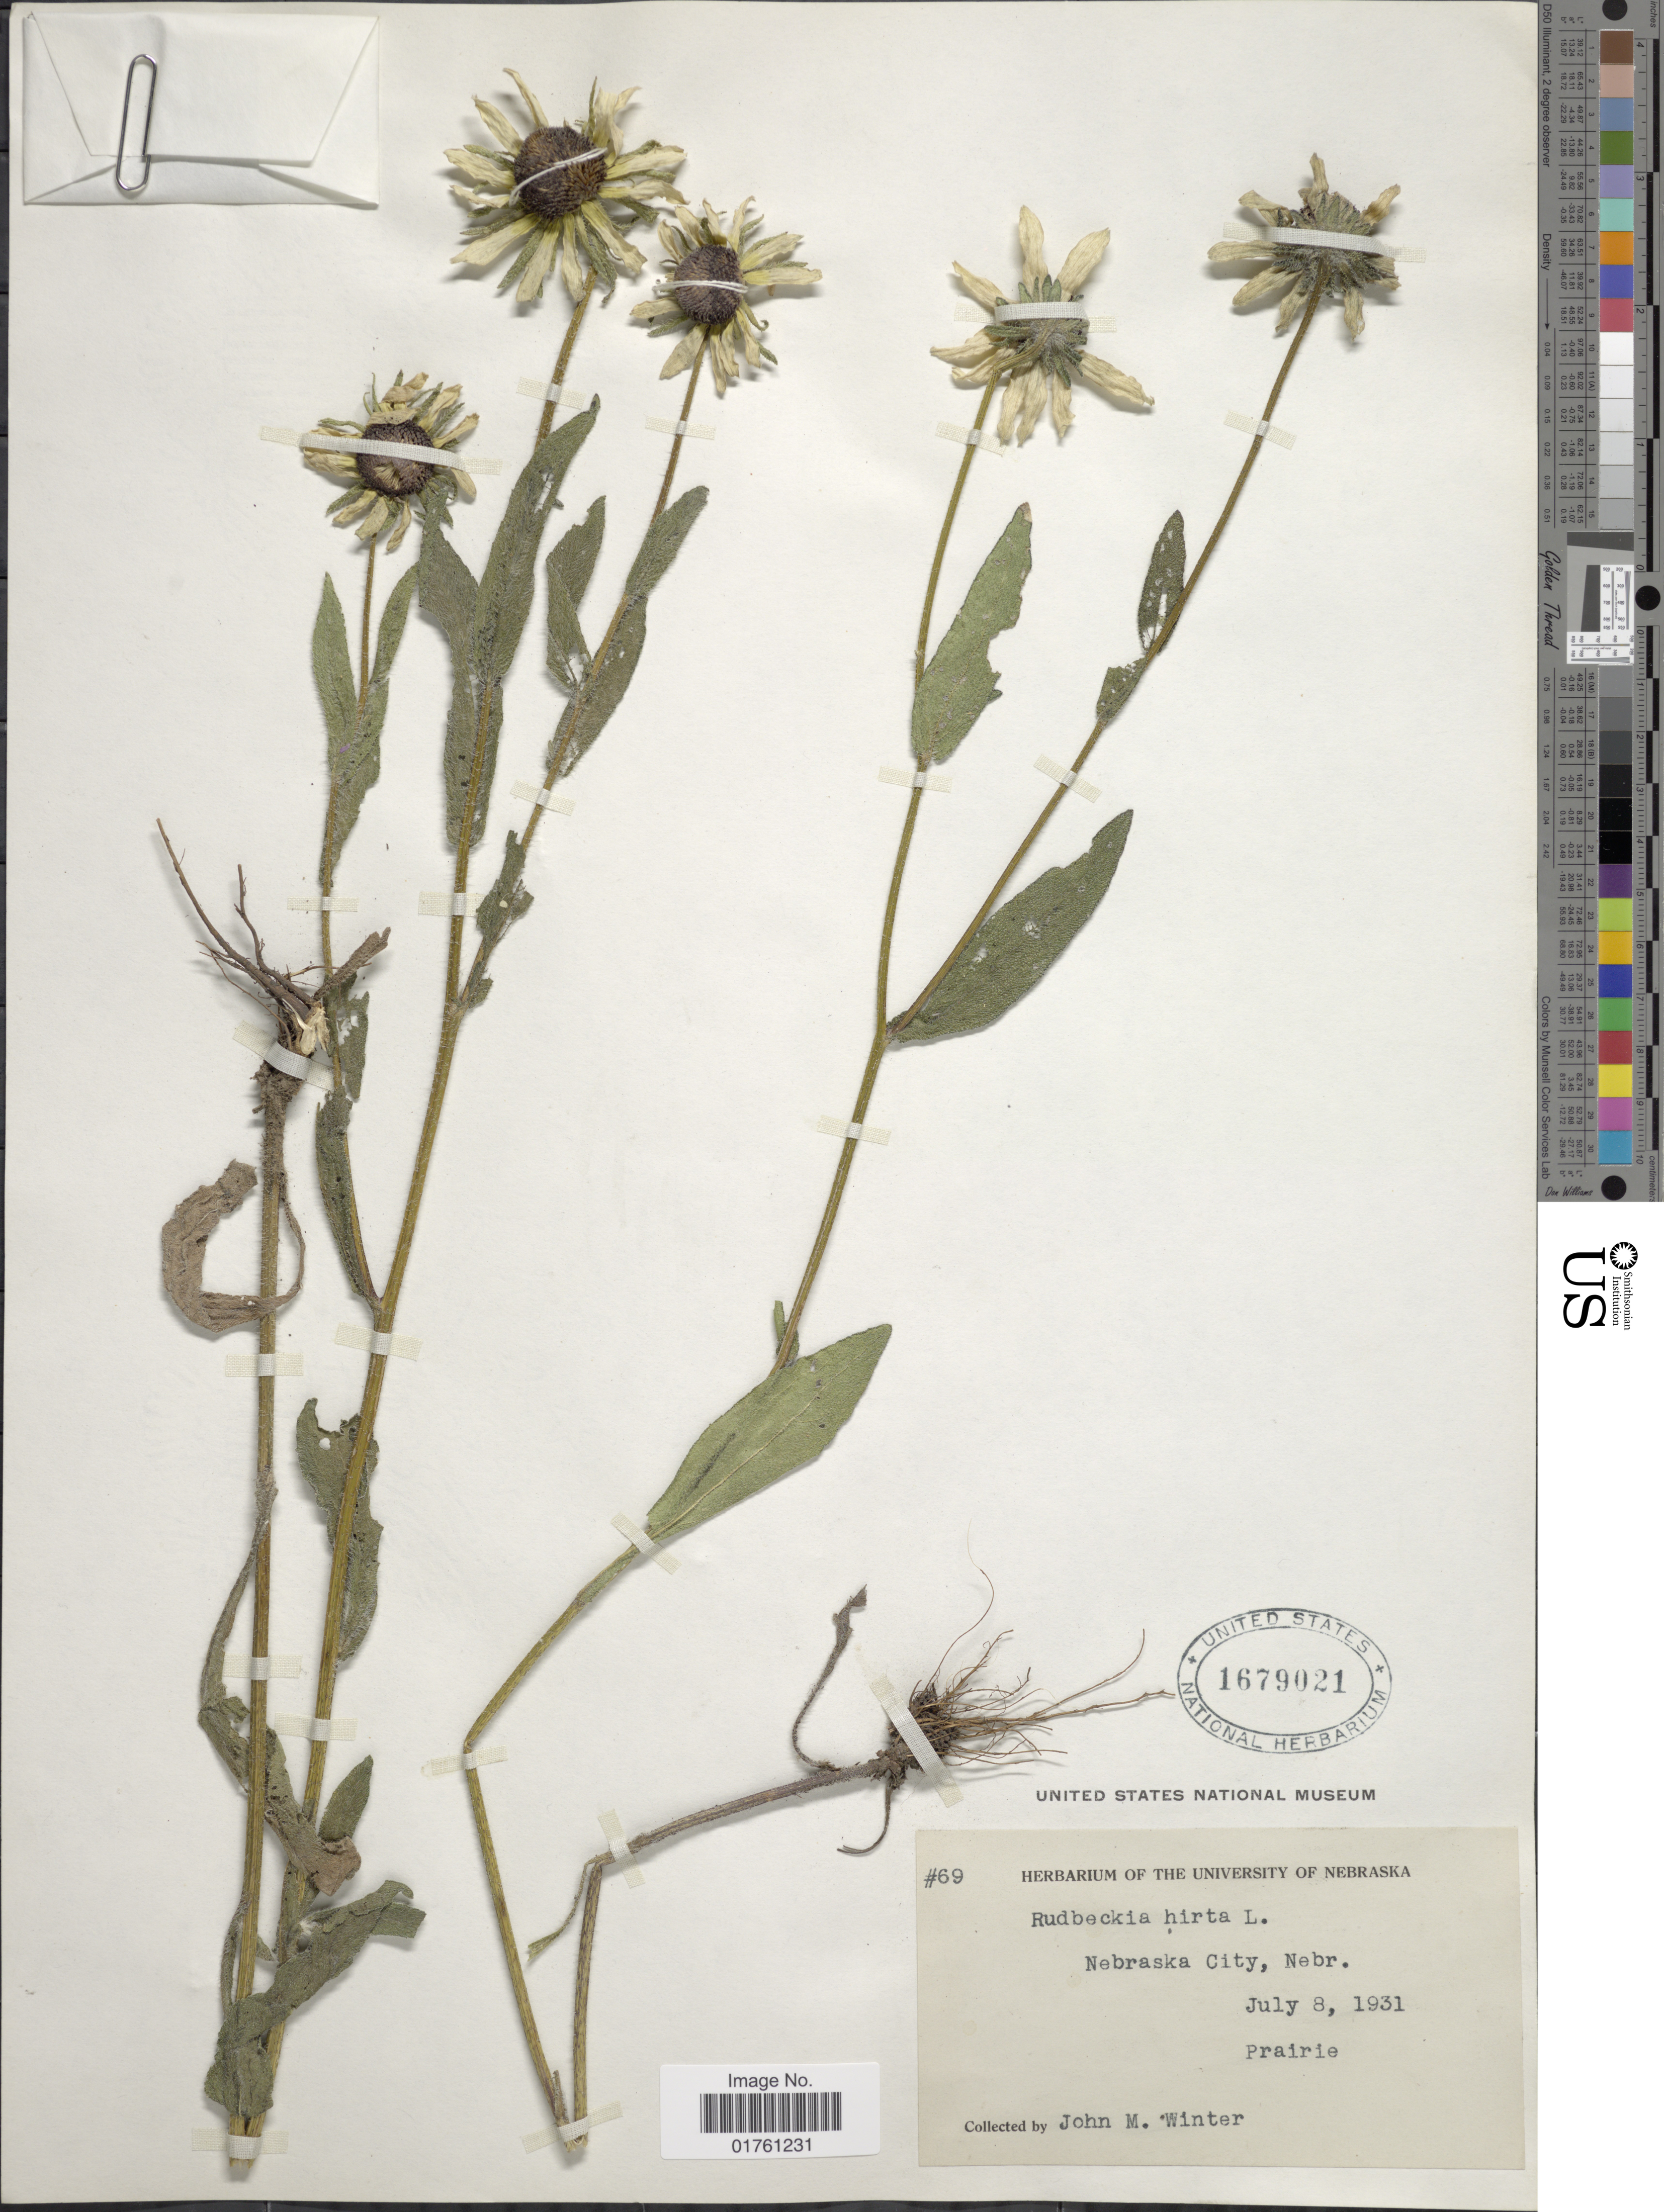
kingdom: Plantae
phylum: Tracheophyta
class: Magnoliopsida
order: Asterales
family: Asteraceae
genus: Rudbeckia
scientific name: Rudbeckia hirta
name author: L.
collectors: J. M. Winter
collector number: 69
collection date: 1931-07-08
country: United States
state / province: Nebraska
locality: Nebraska City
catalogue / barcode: US 1679021